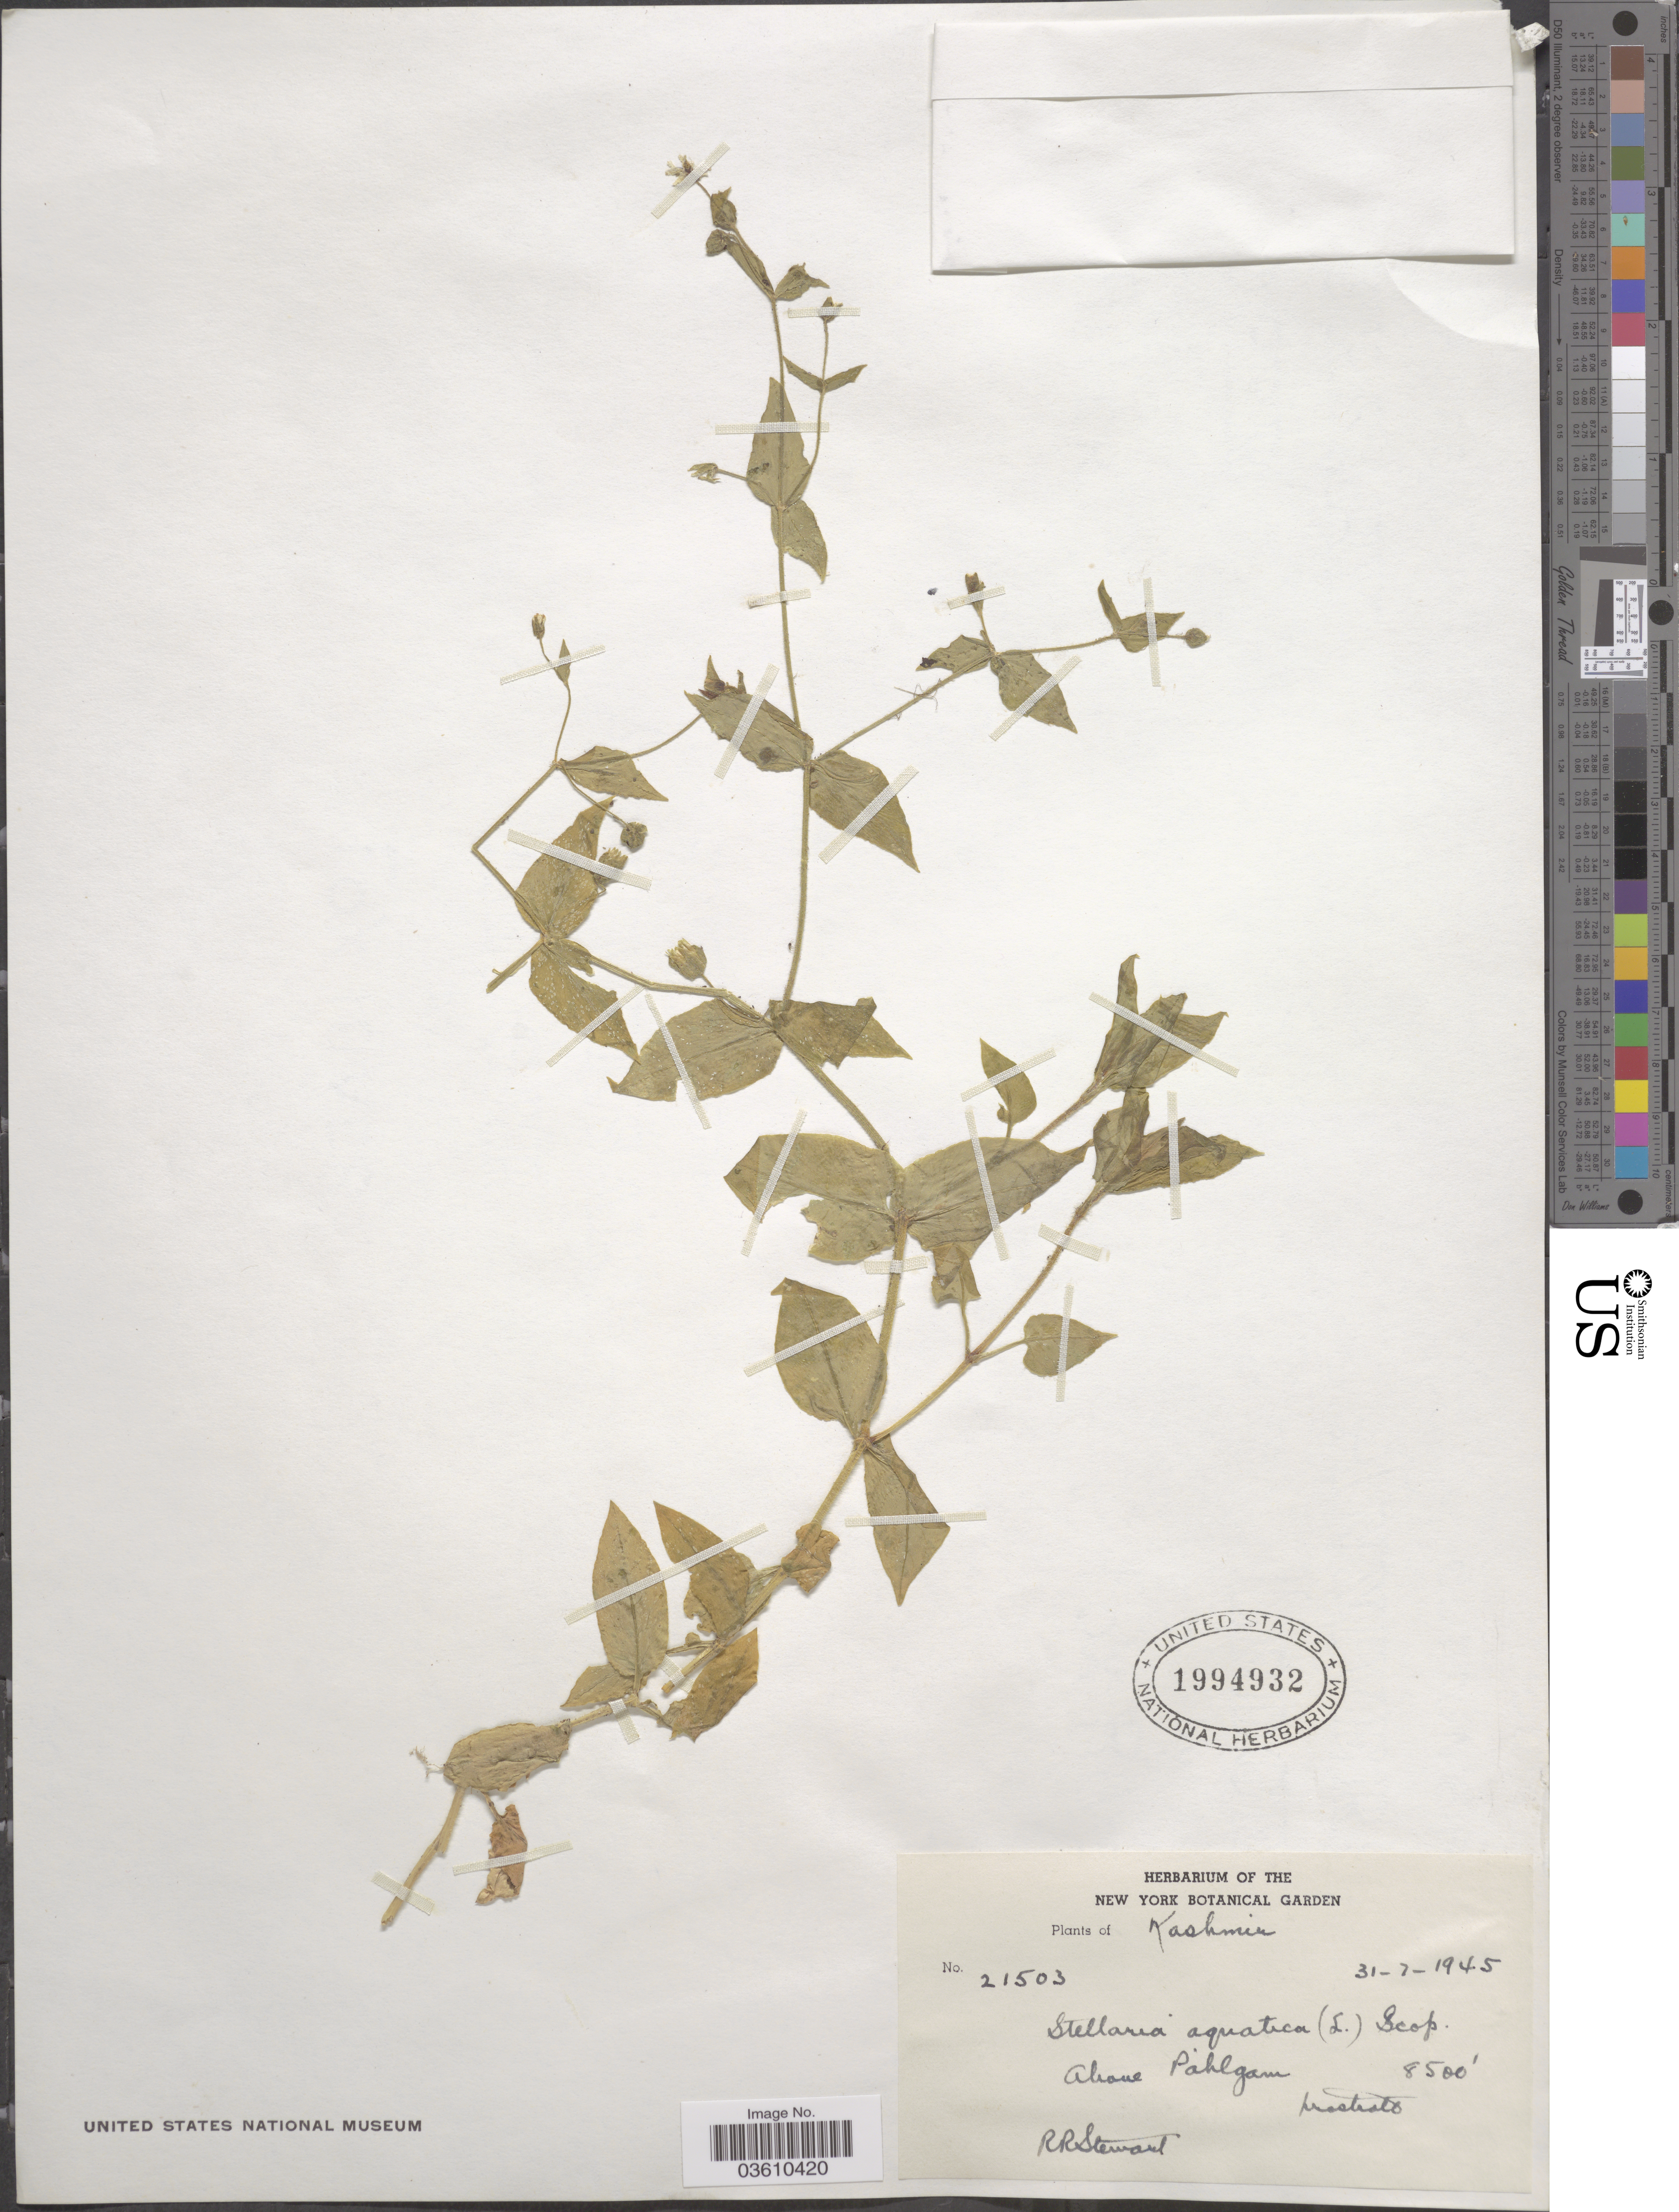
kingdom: Plantae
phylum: Tracheophyta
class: Magnoliopsida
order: Caryophyllales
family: Caryophyllaceae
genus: Stellaria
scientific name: Stellaria aquatica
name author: L.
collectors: R. Stewart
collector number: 21503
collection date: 1945-07-31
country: India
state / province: Jammu and Kashmir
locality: Kashmir. Above Pahlgam.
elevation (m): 2591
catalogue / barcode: US 1994932